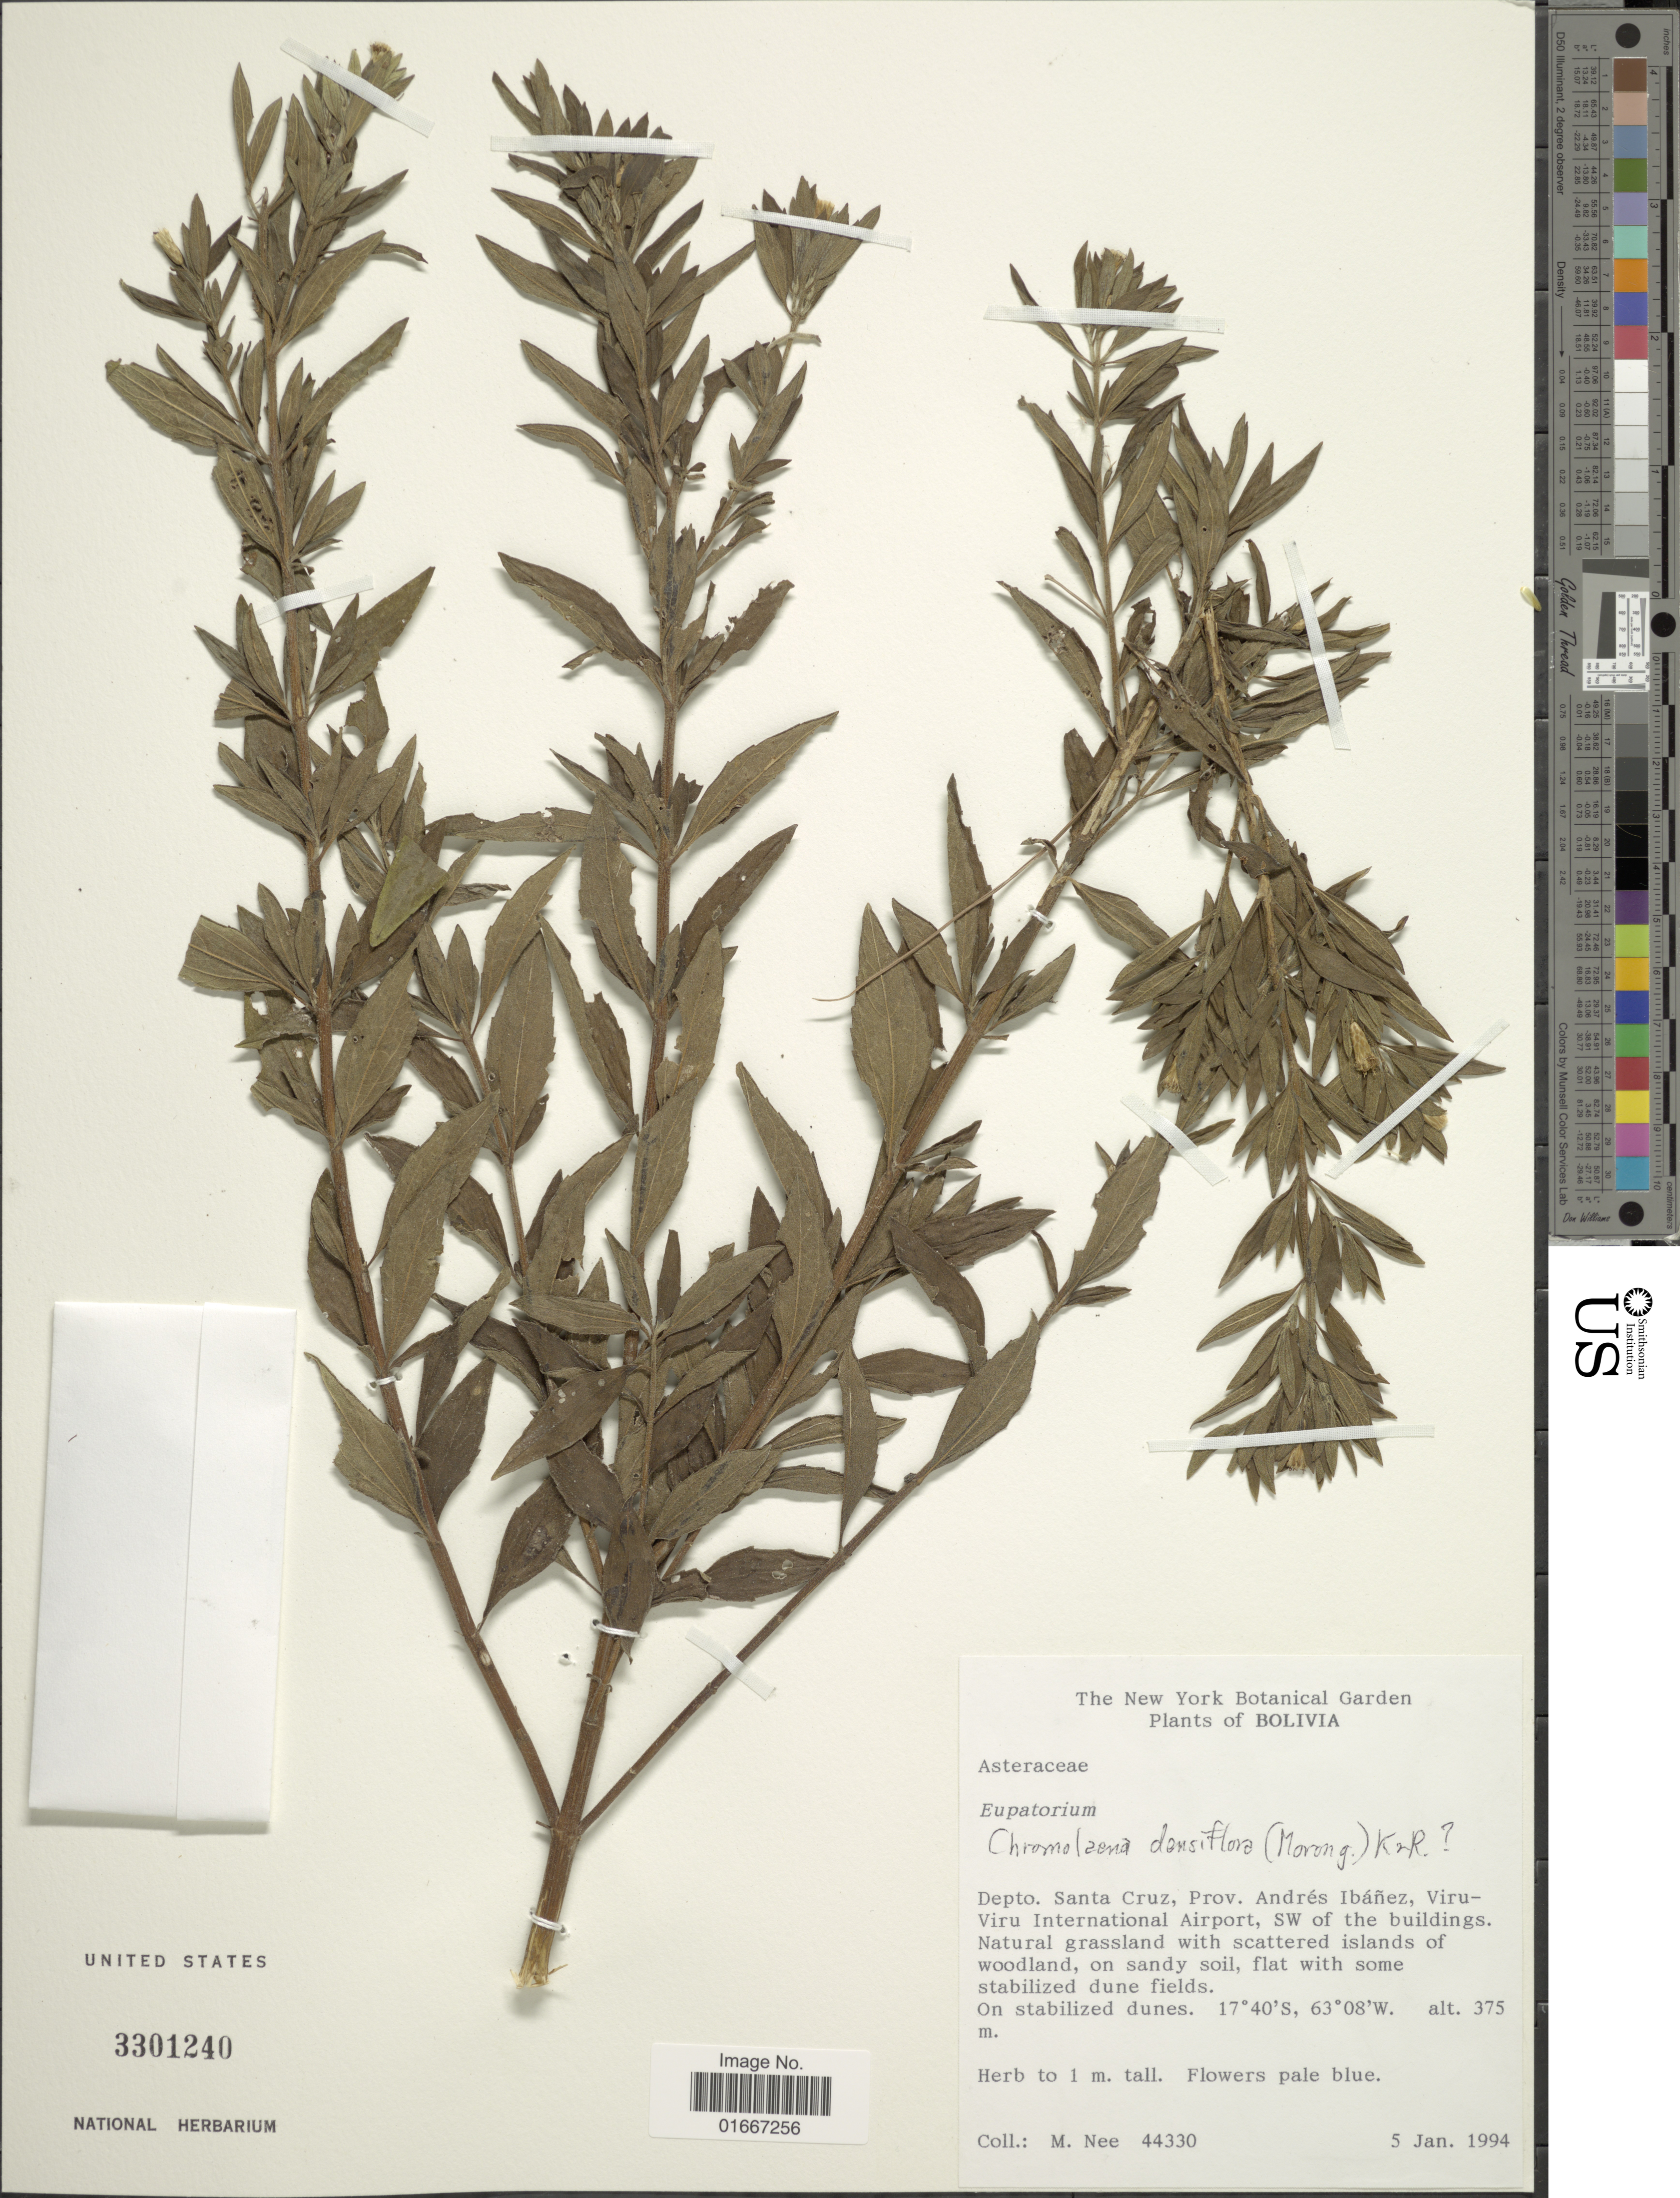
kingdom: Plantae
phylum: Tracheophyta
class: Magnoliopsida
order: Asterales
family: Asteraceae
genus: Chromolaena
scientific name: Chromolaena densiflora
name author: (Morong) R.M. King & H. Rob.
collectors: M. Nee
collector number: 44330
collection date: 1994-01-05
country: Bolivia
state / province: Santa Cruz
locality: Prov. Andres Ibanez, Viru-Viru International Airport, SW of the buildings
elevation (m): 375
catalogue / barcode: US 3301240